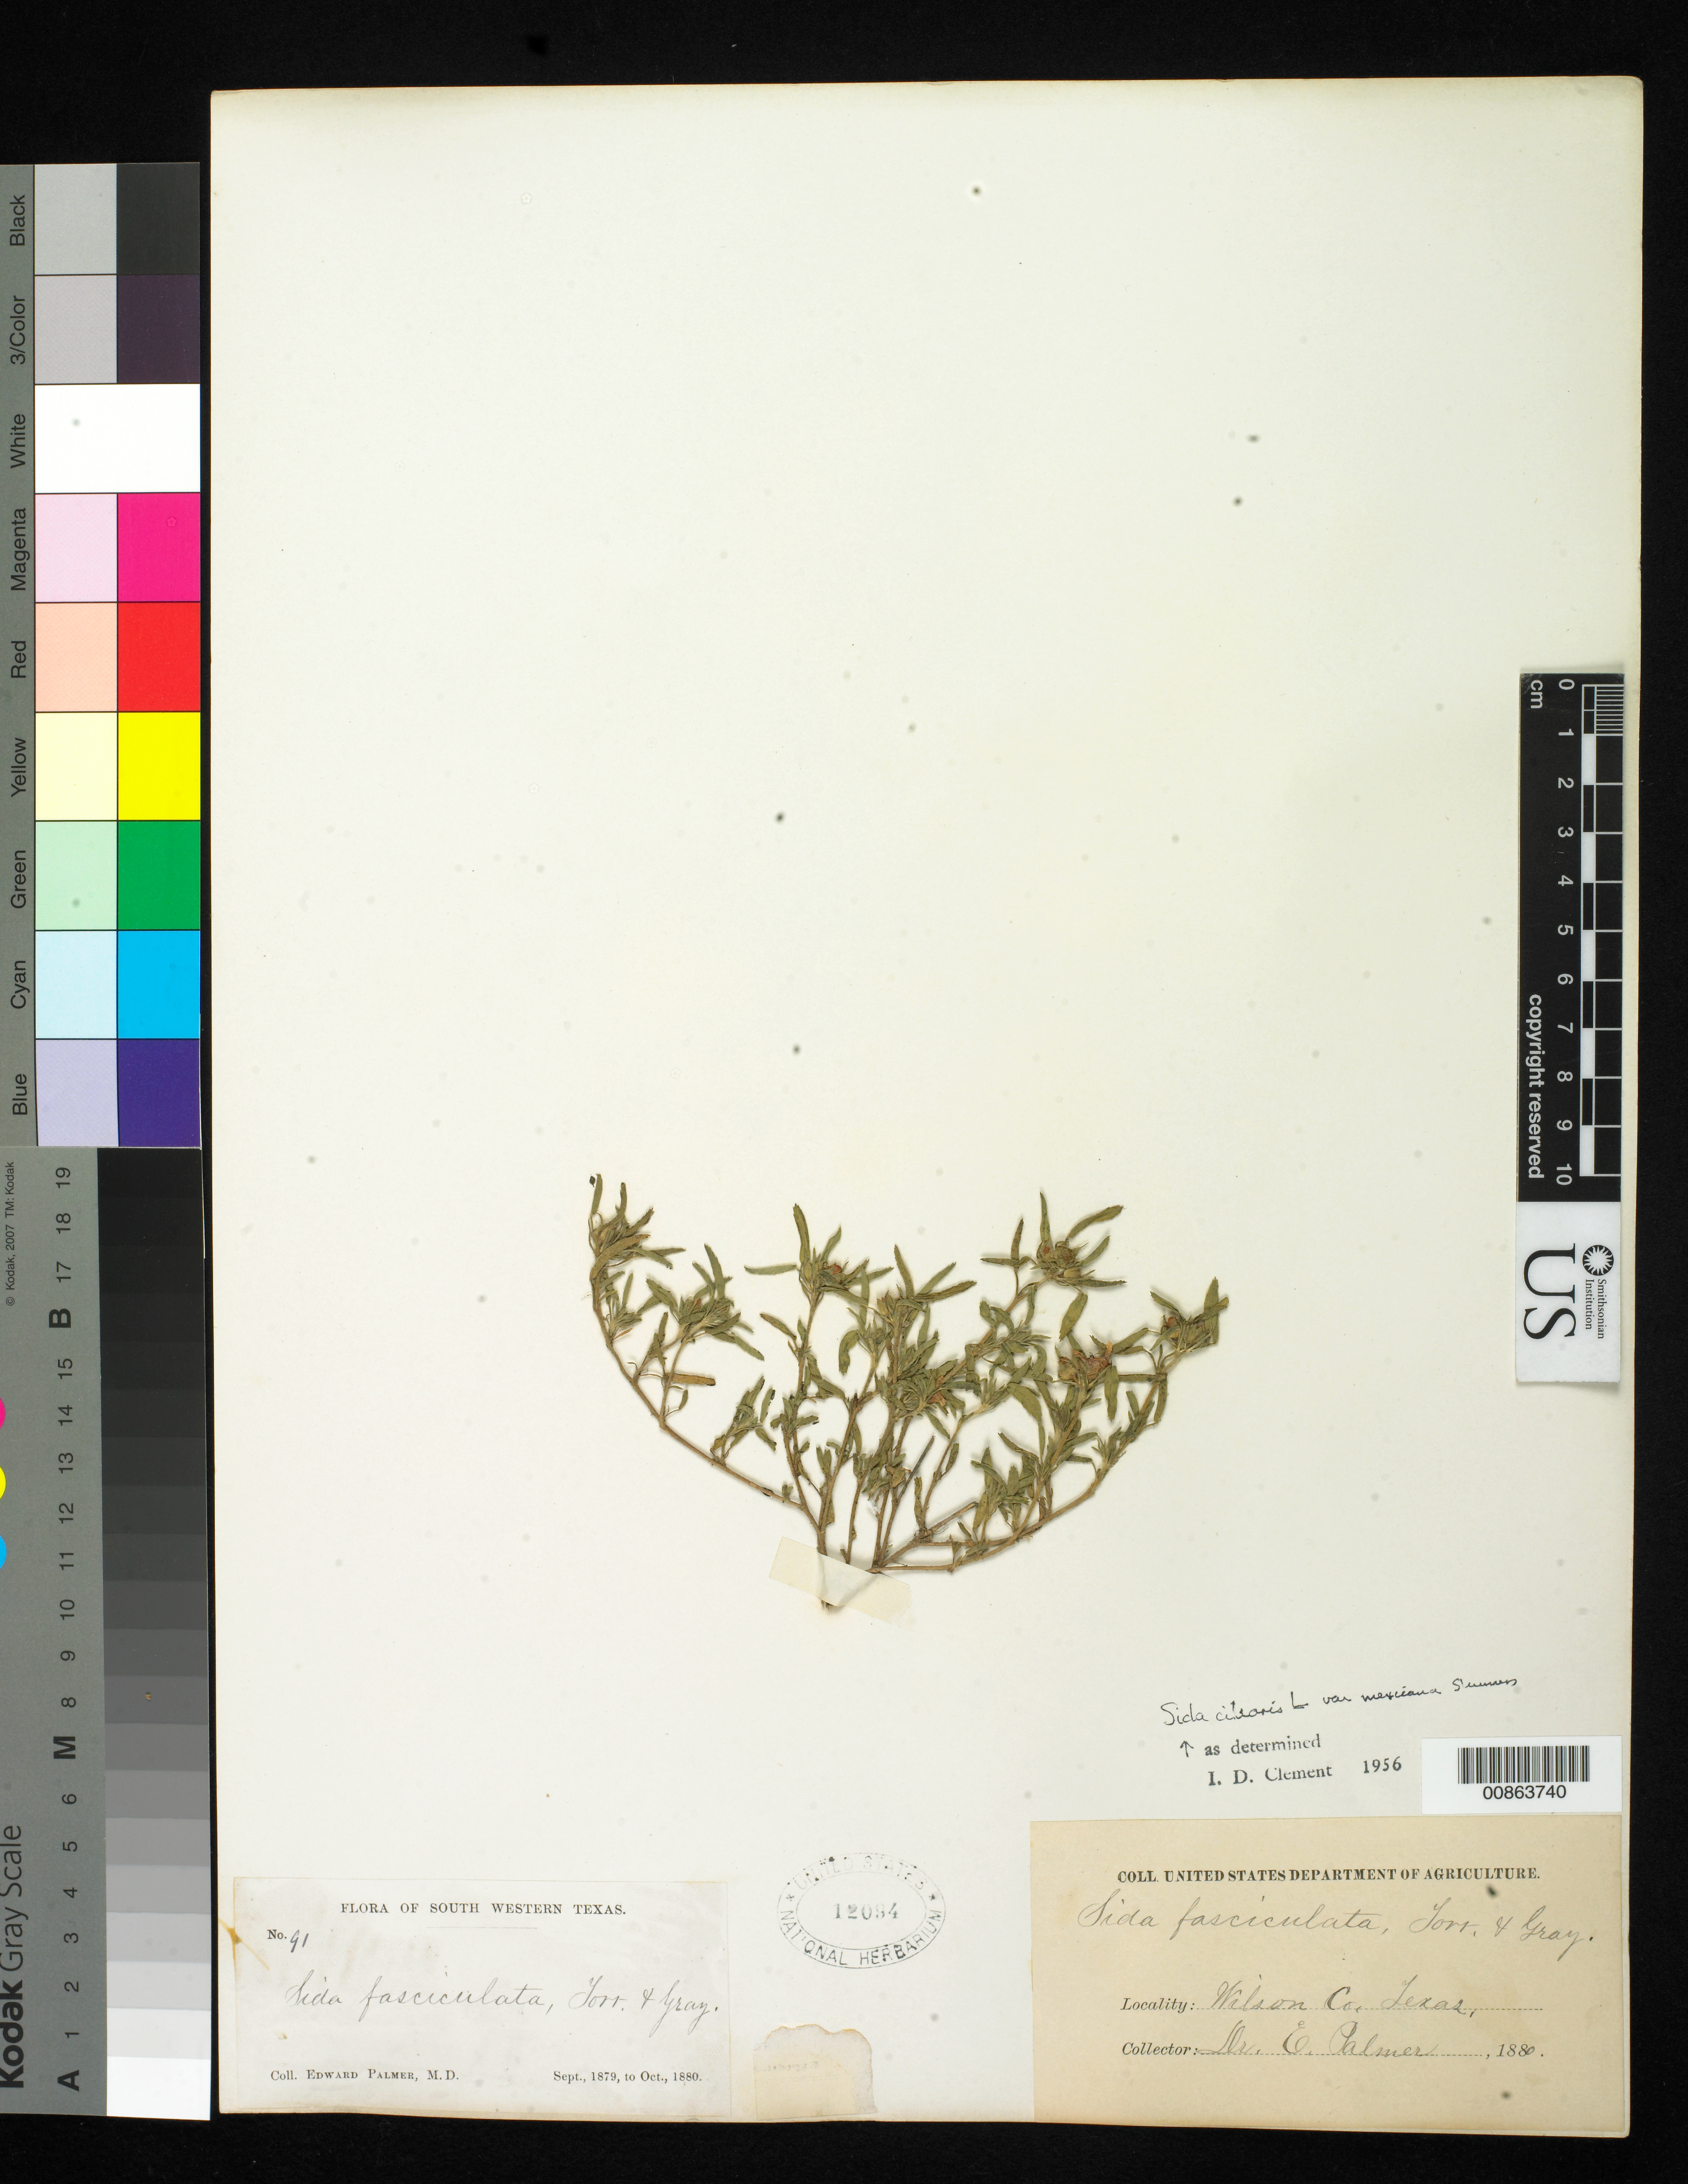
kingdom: Plantae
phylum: Tracheophyta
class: Magnoliopsida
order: Malvales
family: Malvaceae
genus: Sida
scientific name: Sida ciliaris var. mexicana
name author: L.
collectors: E. Palmer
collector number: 91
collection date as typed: Sep 1879 to -- Oct 1880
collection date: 1879-09/1880-10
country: United States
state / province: Texas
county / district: Wilson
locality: Wilson County, South Westen Texas.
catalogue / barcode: US 12094